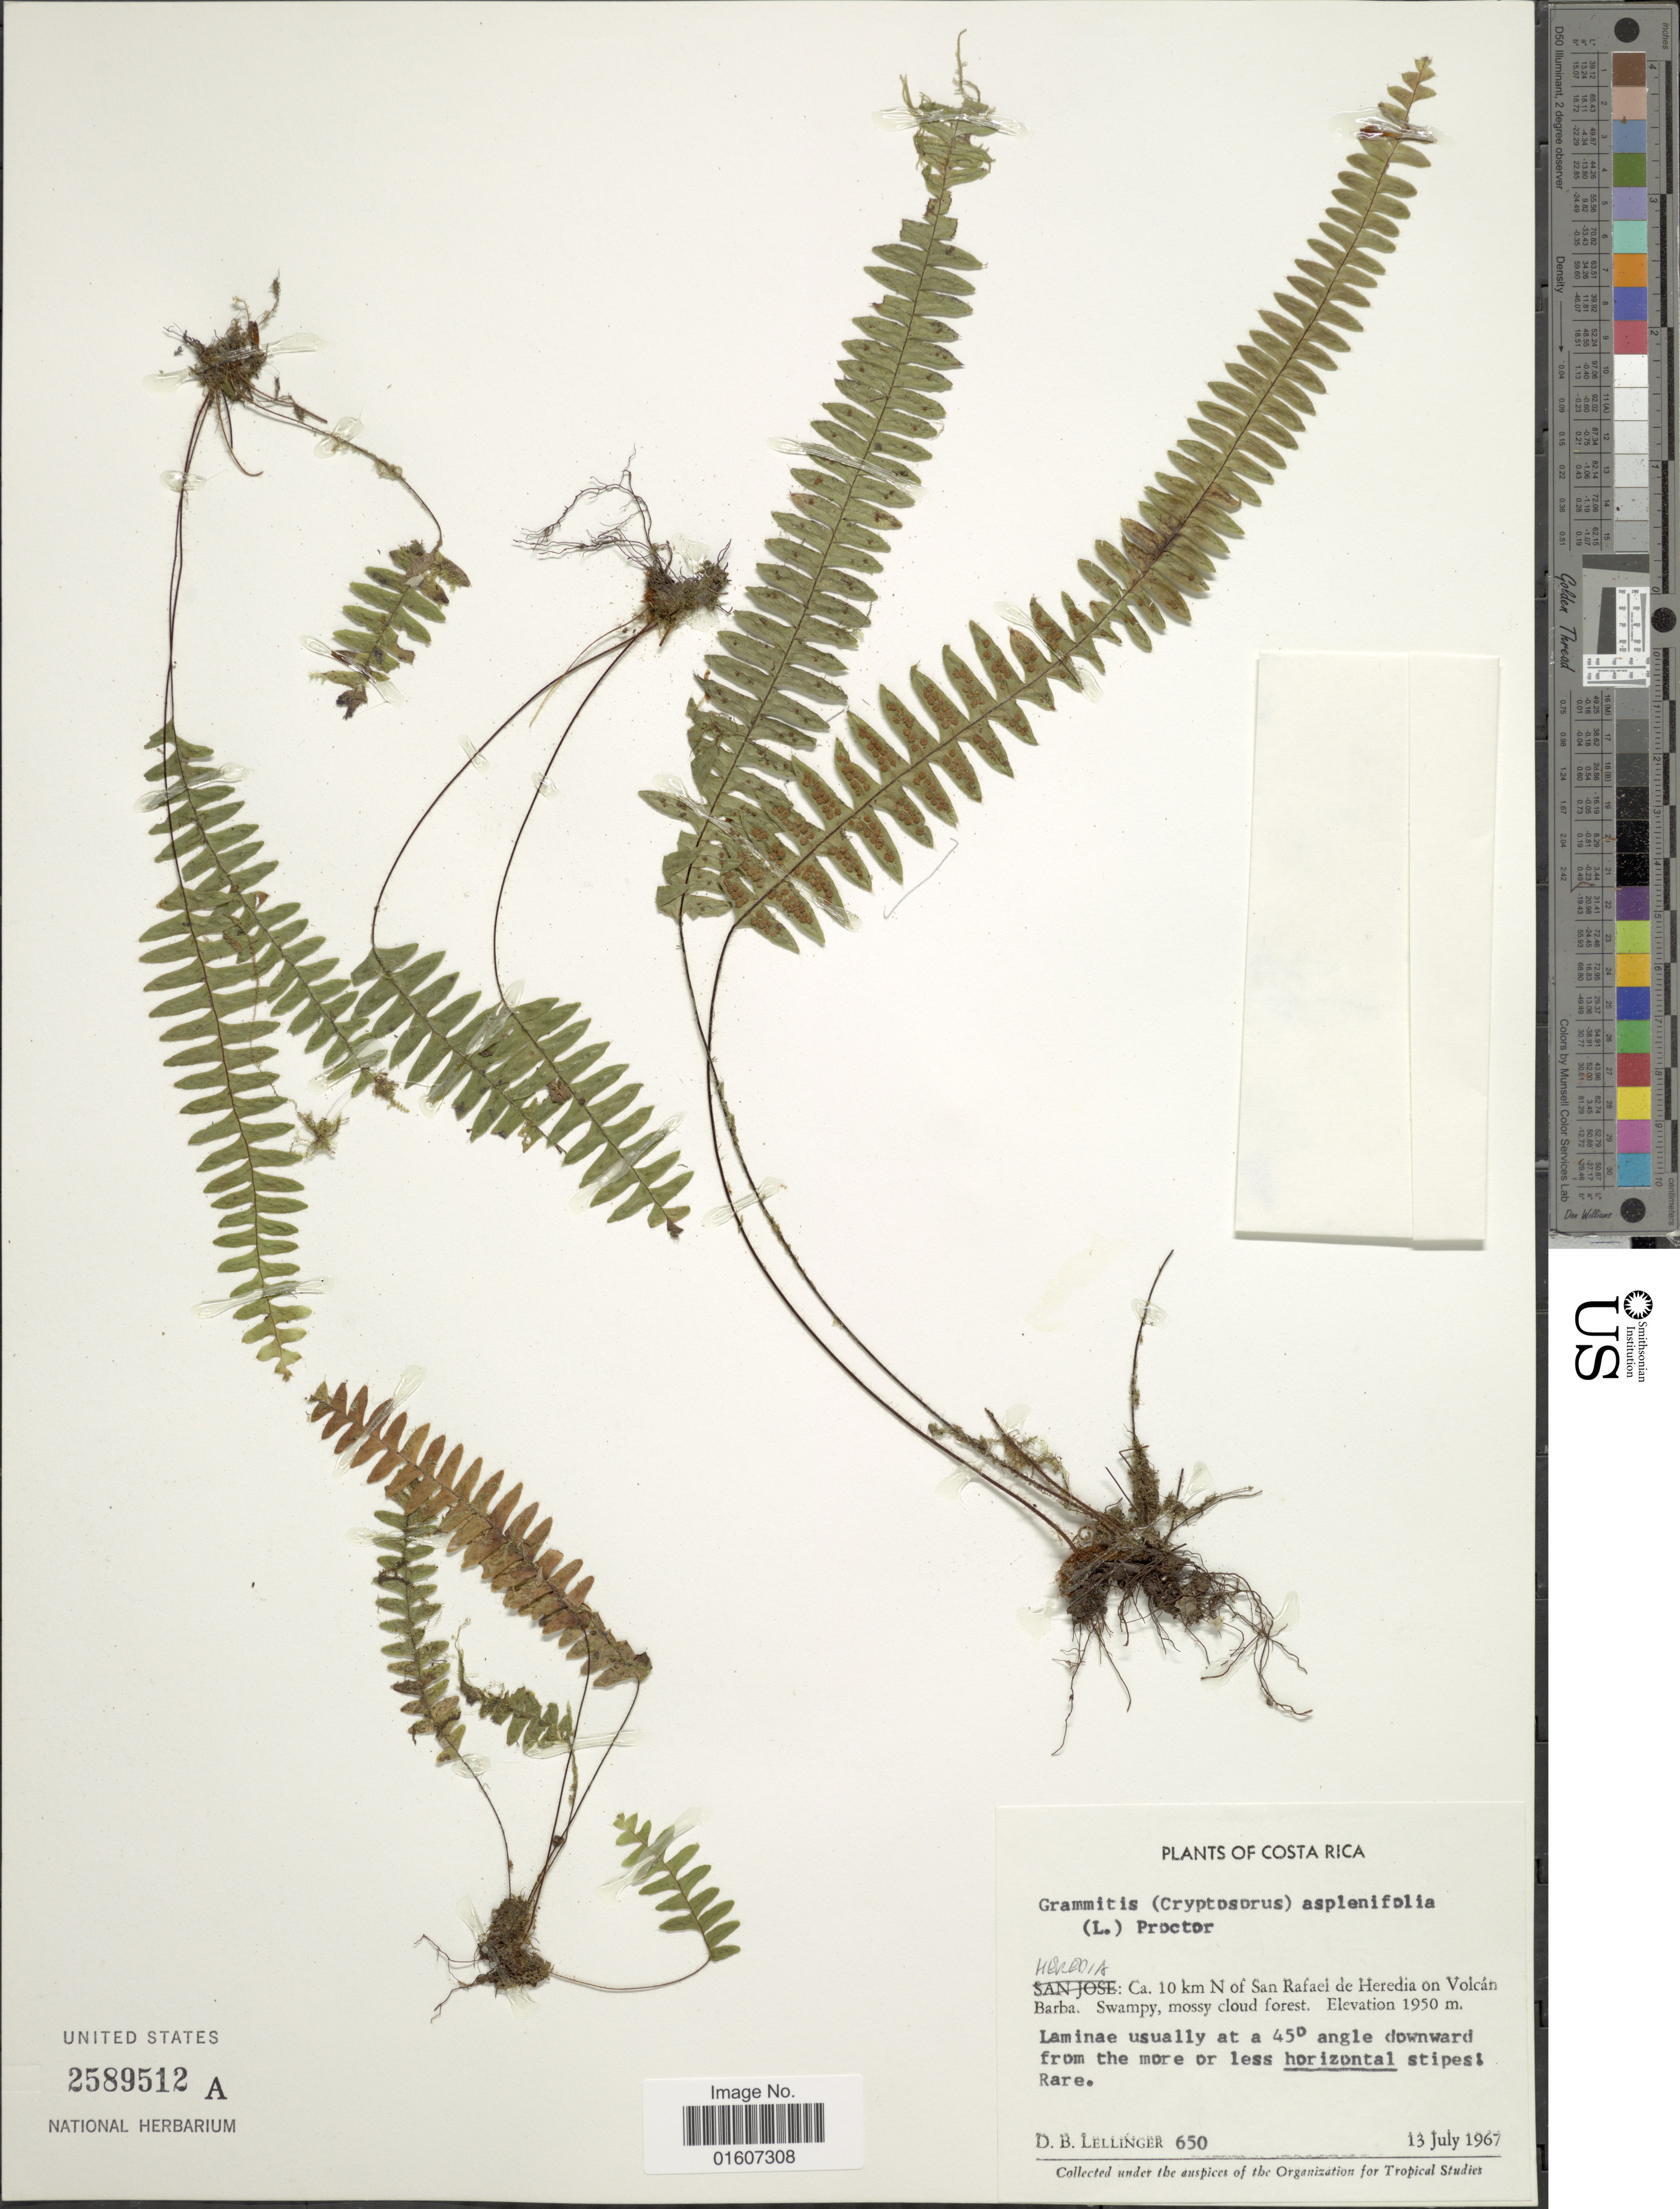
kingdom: Plantae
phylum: Tracheophyta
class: Polypodiopsida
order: Polypodiales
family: Polypodiaceae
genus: Terpsichore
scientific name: Terpsichore asplenifolia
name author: (L.) A.R. Sm.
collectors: D. B. Lellinger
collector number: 650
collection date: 1967-07-13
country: Costa Rica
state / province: Heredia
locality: Ca. 10 km N of San Rafael de Heredia on Volcán Barba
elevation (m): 1950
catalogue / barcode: US 2589512A